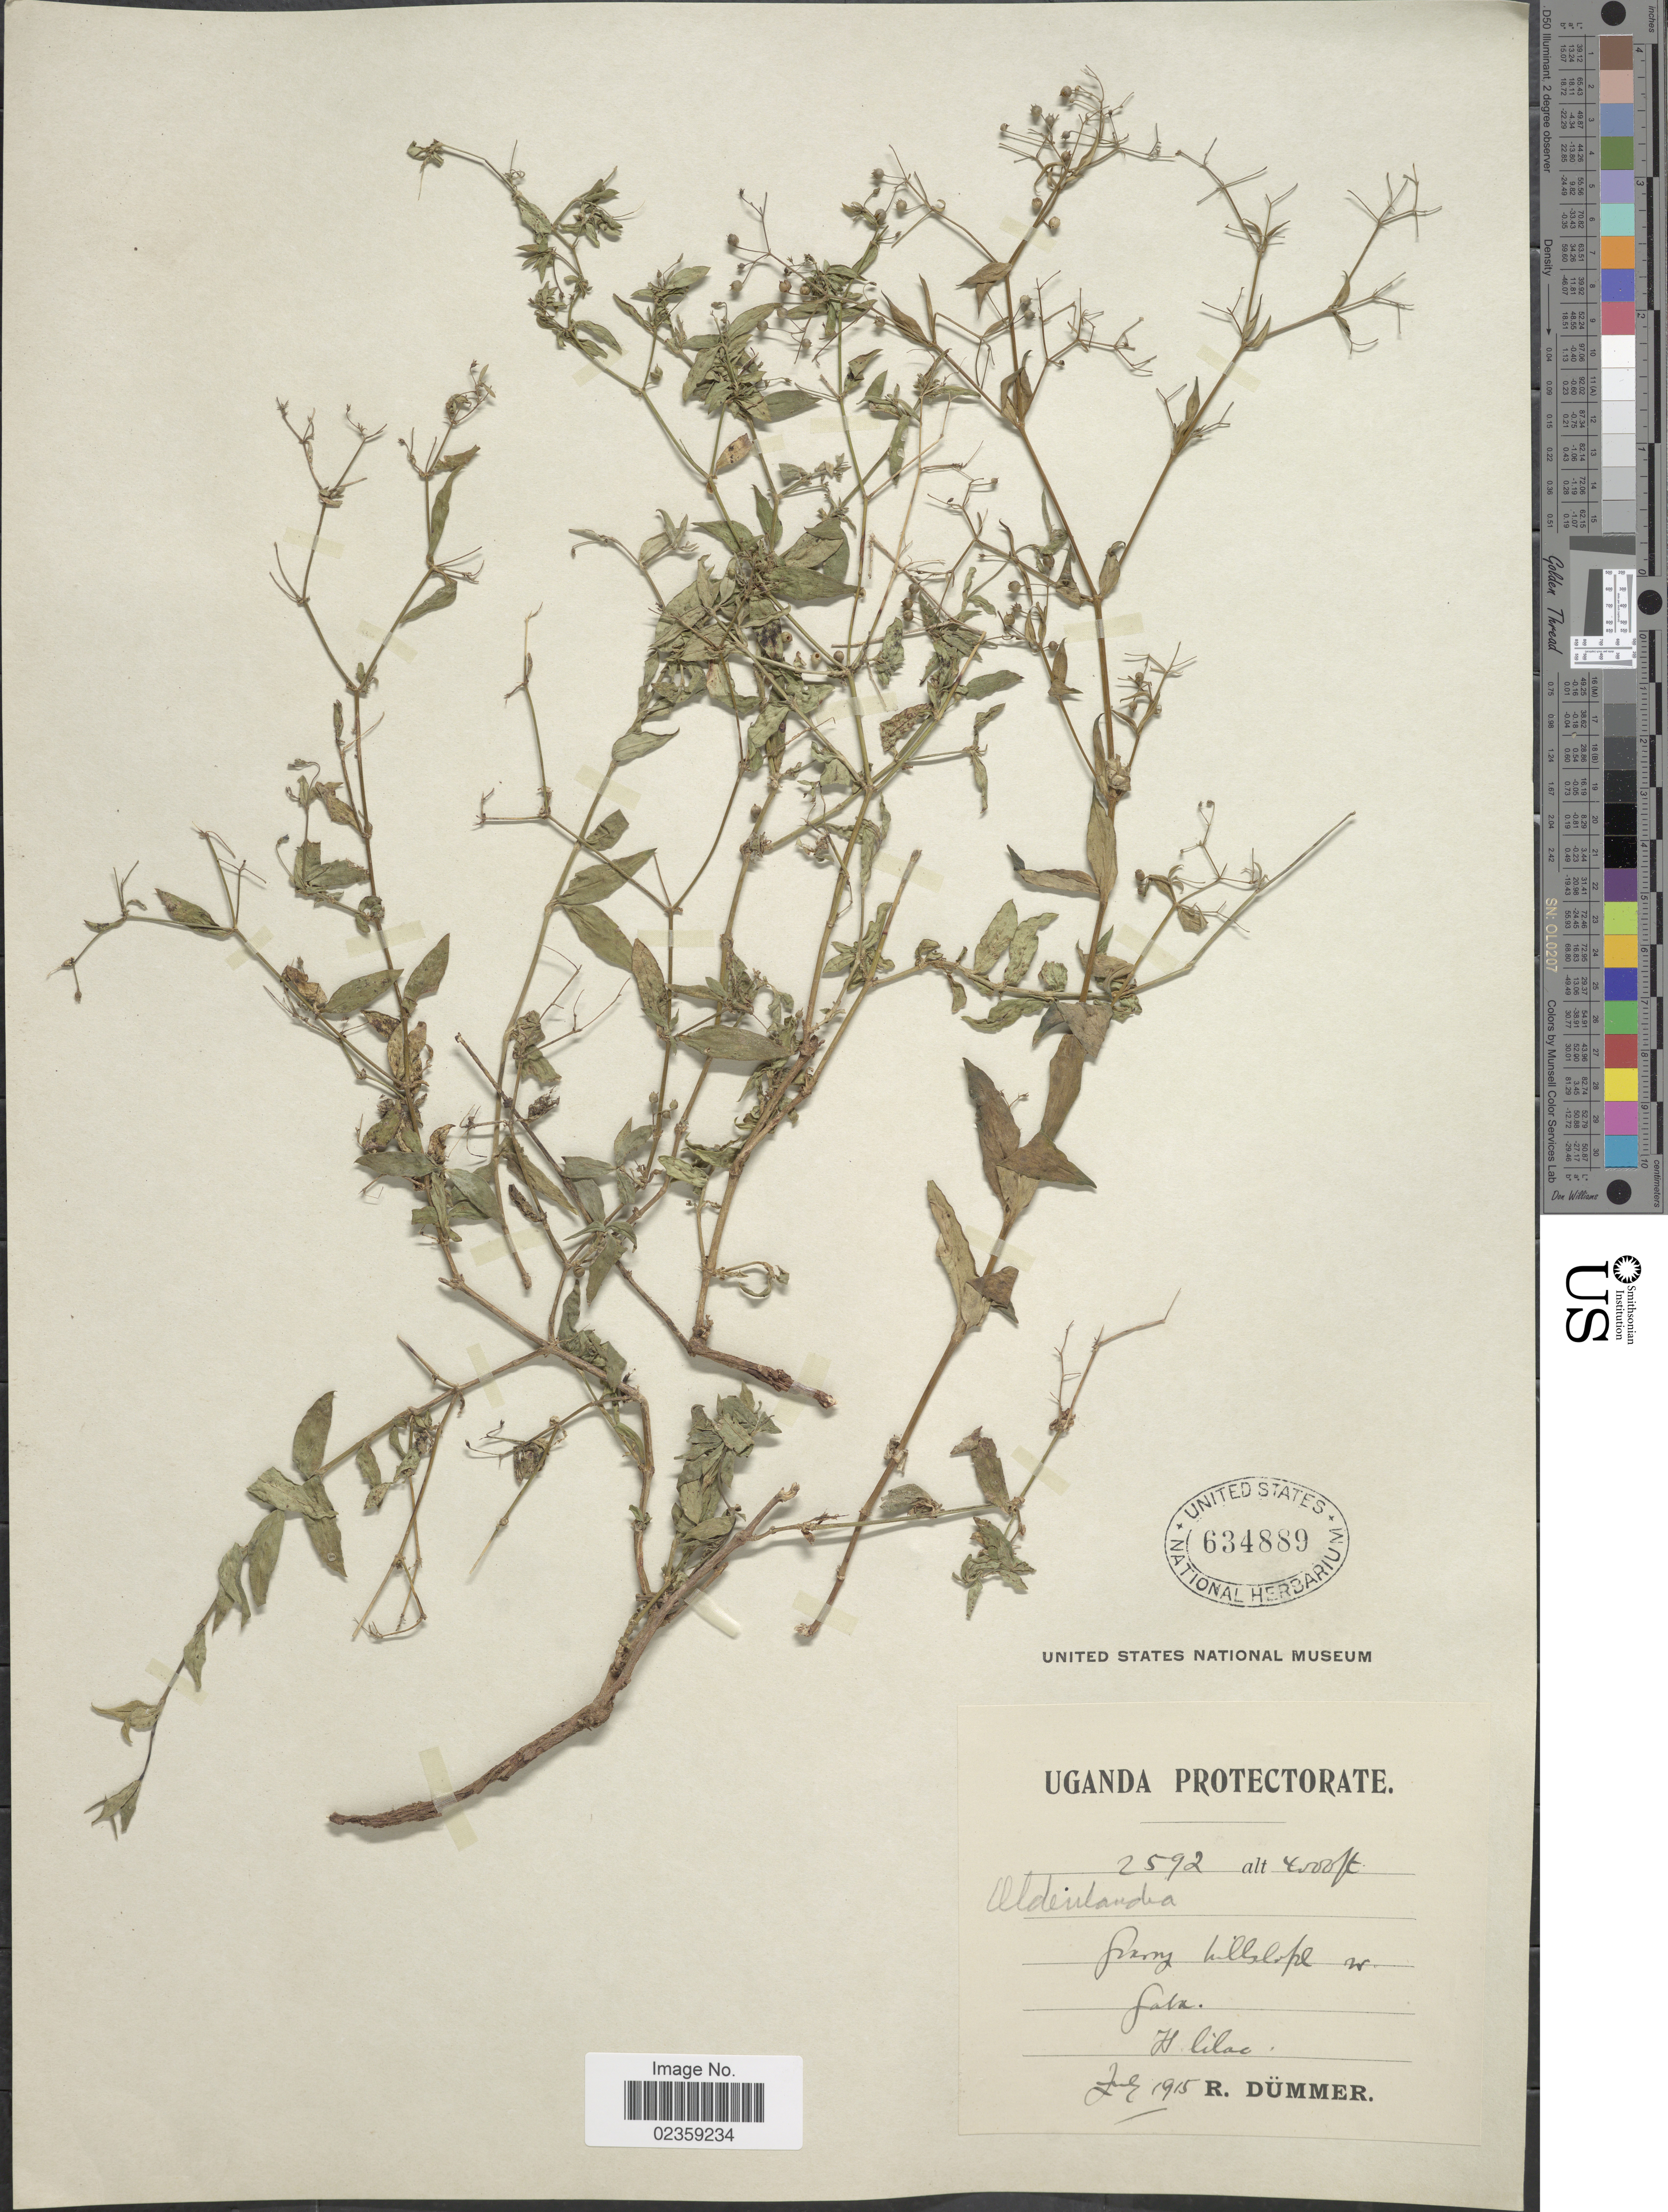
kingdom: Plantae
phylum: Tracheophyta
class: Magnoliopsida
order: Gentianales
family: Rubiaceae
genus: Oldenlandia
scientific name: Oldenlandia sp.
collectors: R. A. Dümmer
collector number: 2592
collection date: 1915-07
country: Uganda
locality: Uganda Protectorate. Grassy hillslope nr. Gala.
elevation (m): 1219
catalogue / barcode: US 634889